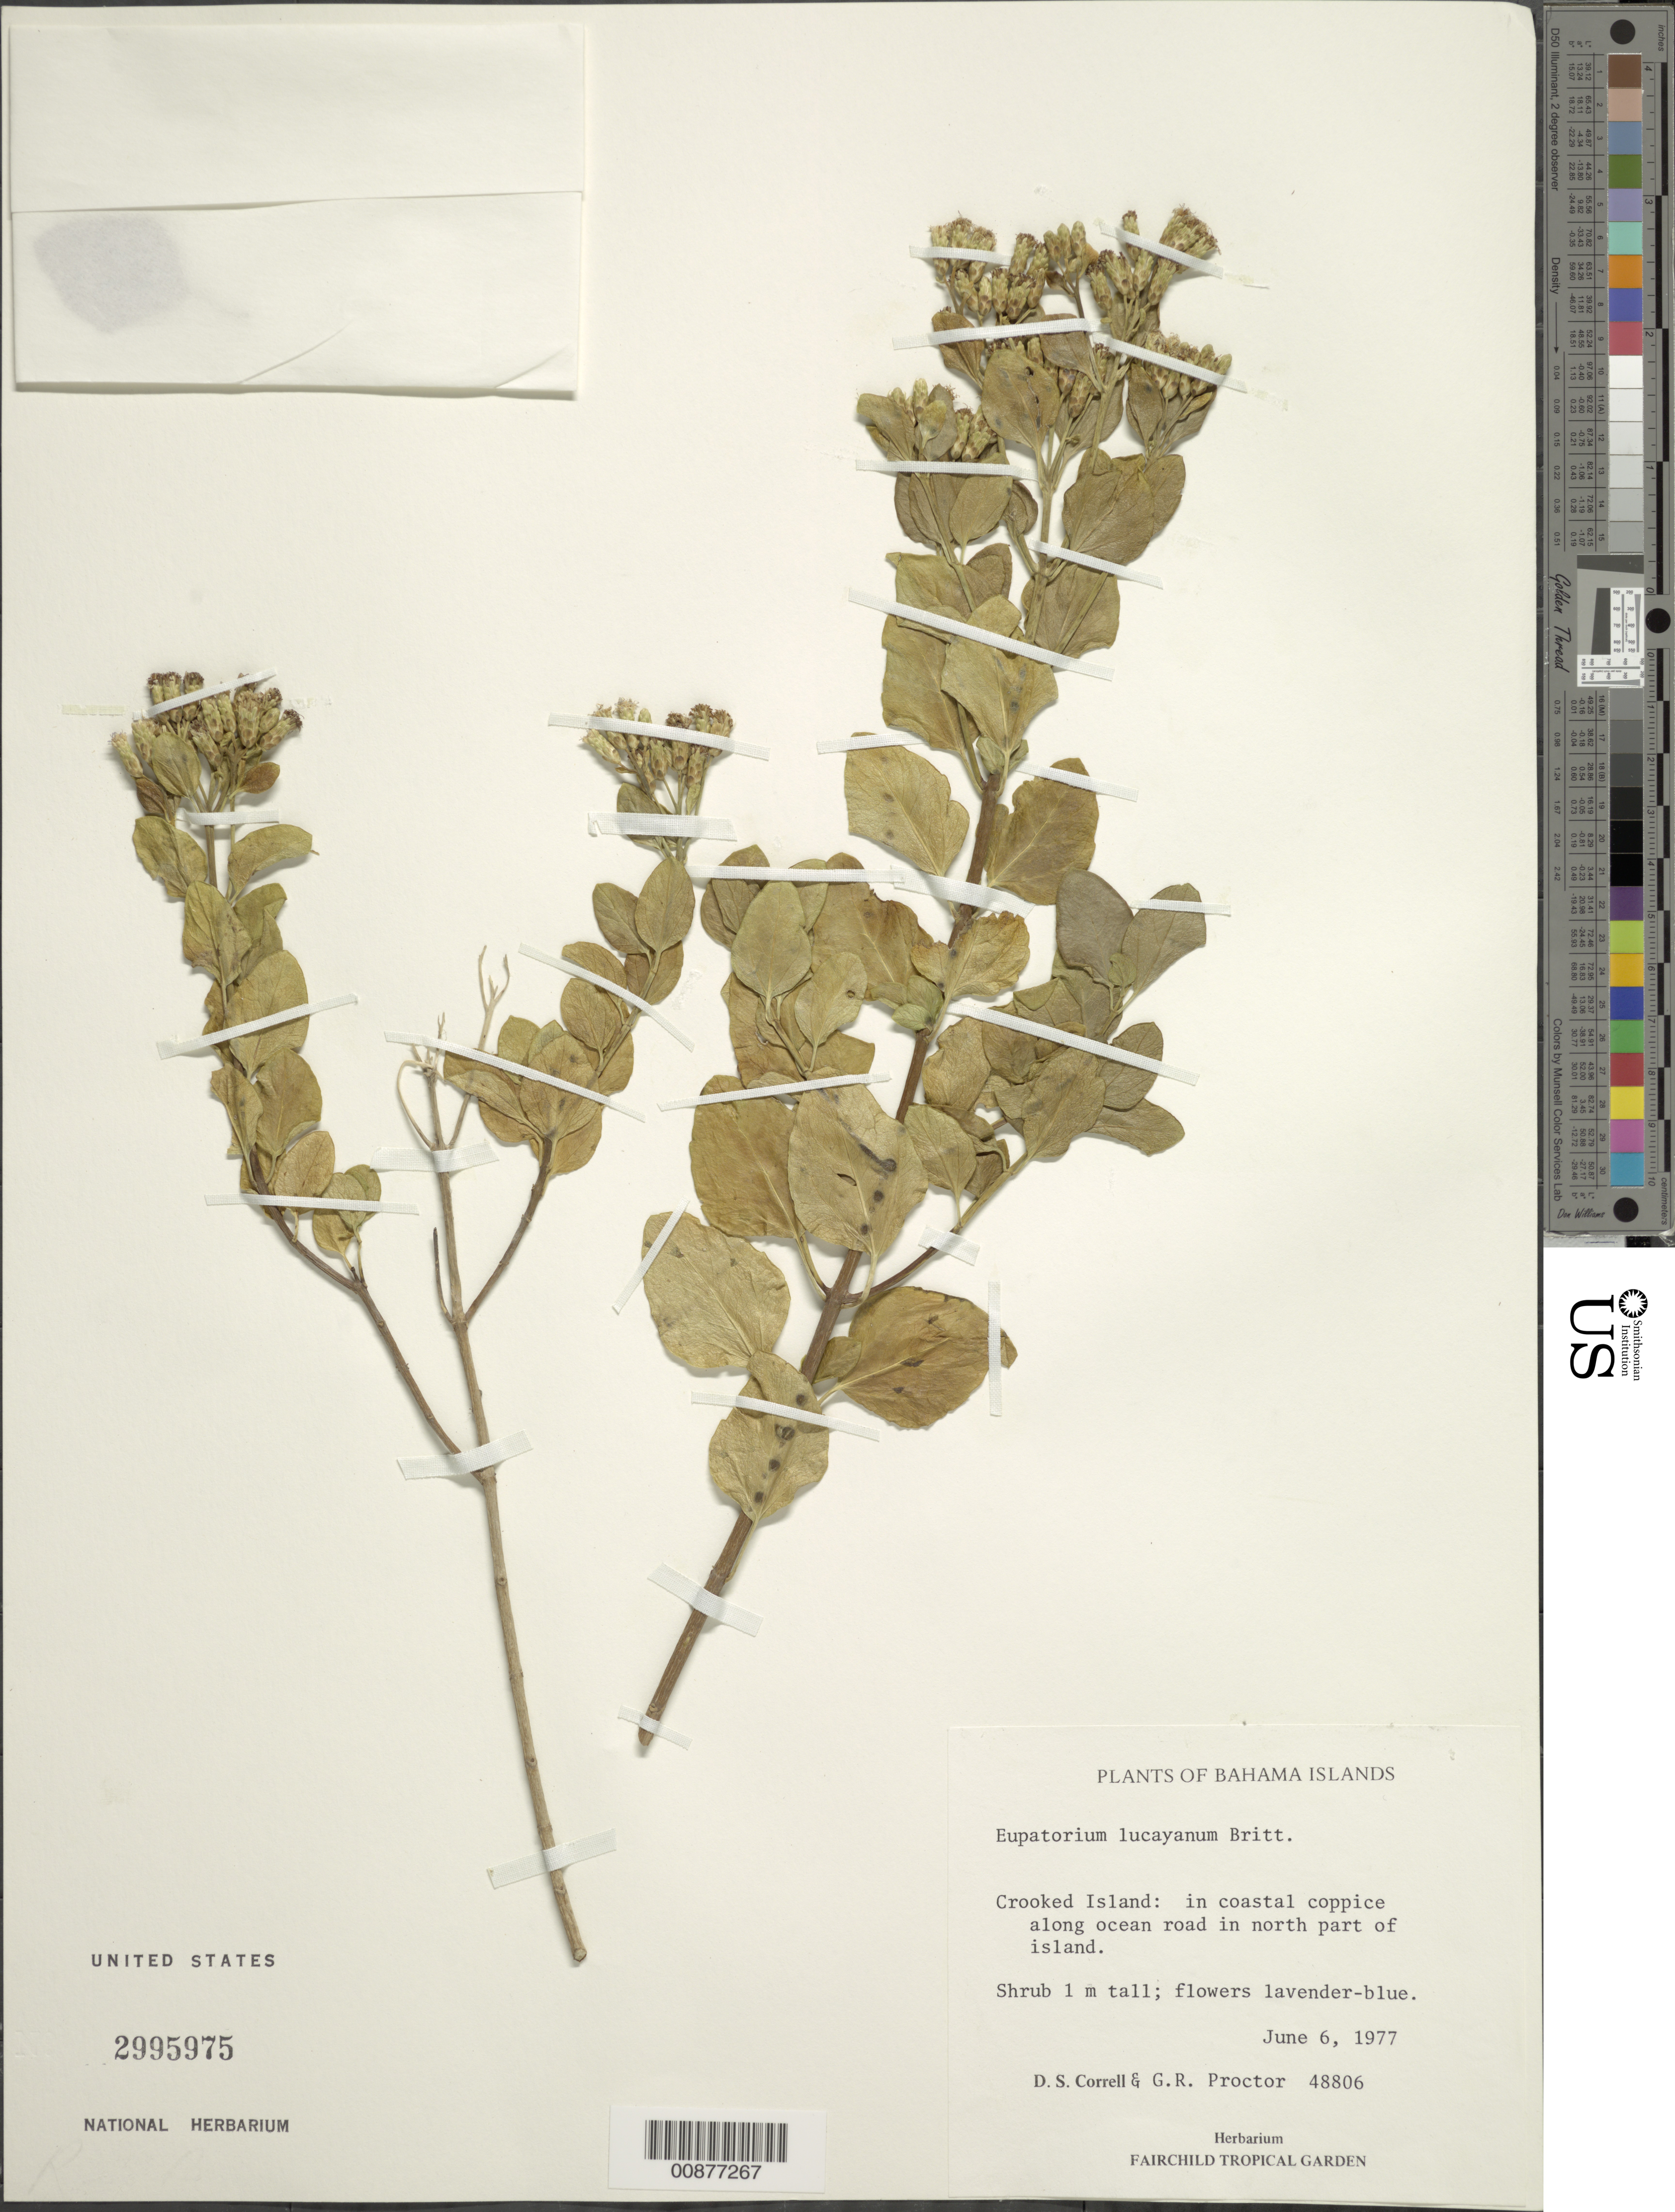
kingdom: Plantae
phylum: Tracheophyta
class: Magnoliopsida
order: Asterales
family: Asteraceae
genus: Chromolaena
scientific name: Chromolaena bahamensis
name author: (Northr.) R.M. King & H. Rob.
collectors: D. S. Correll & G. R. Proctor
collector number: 48806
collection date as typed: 06 Jun 1977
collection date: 1977-06-06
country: Bahamas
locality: Crooked Island: along ocean road on north part of island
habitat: In coastal coppice, along road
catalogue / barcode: US 2995975